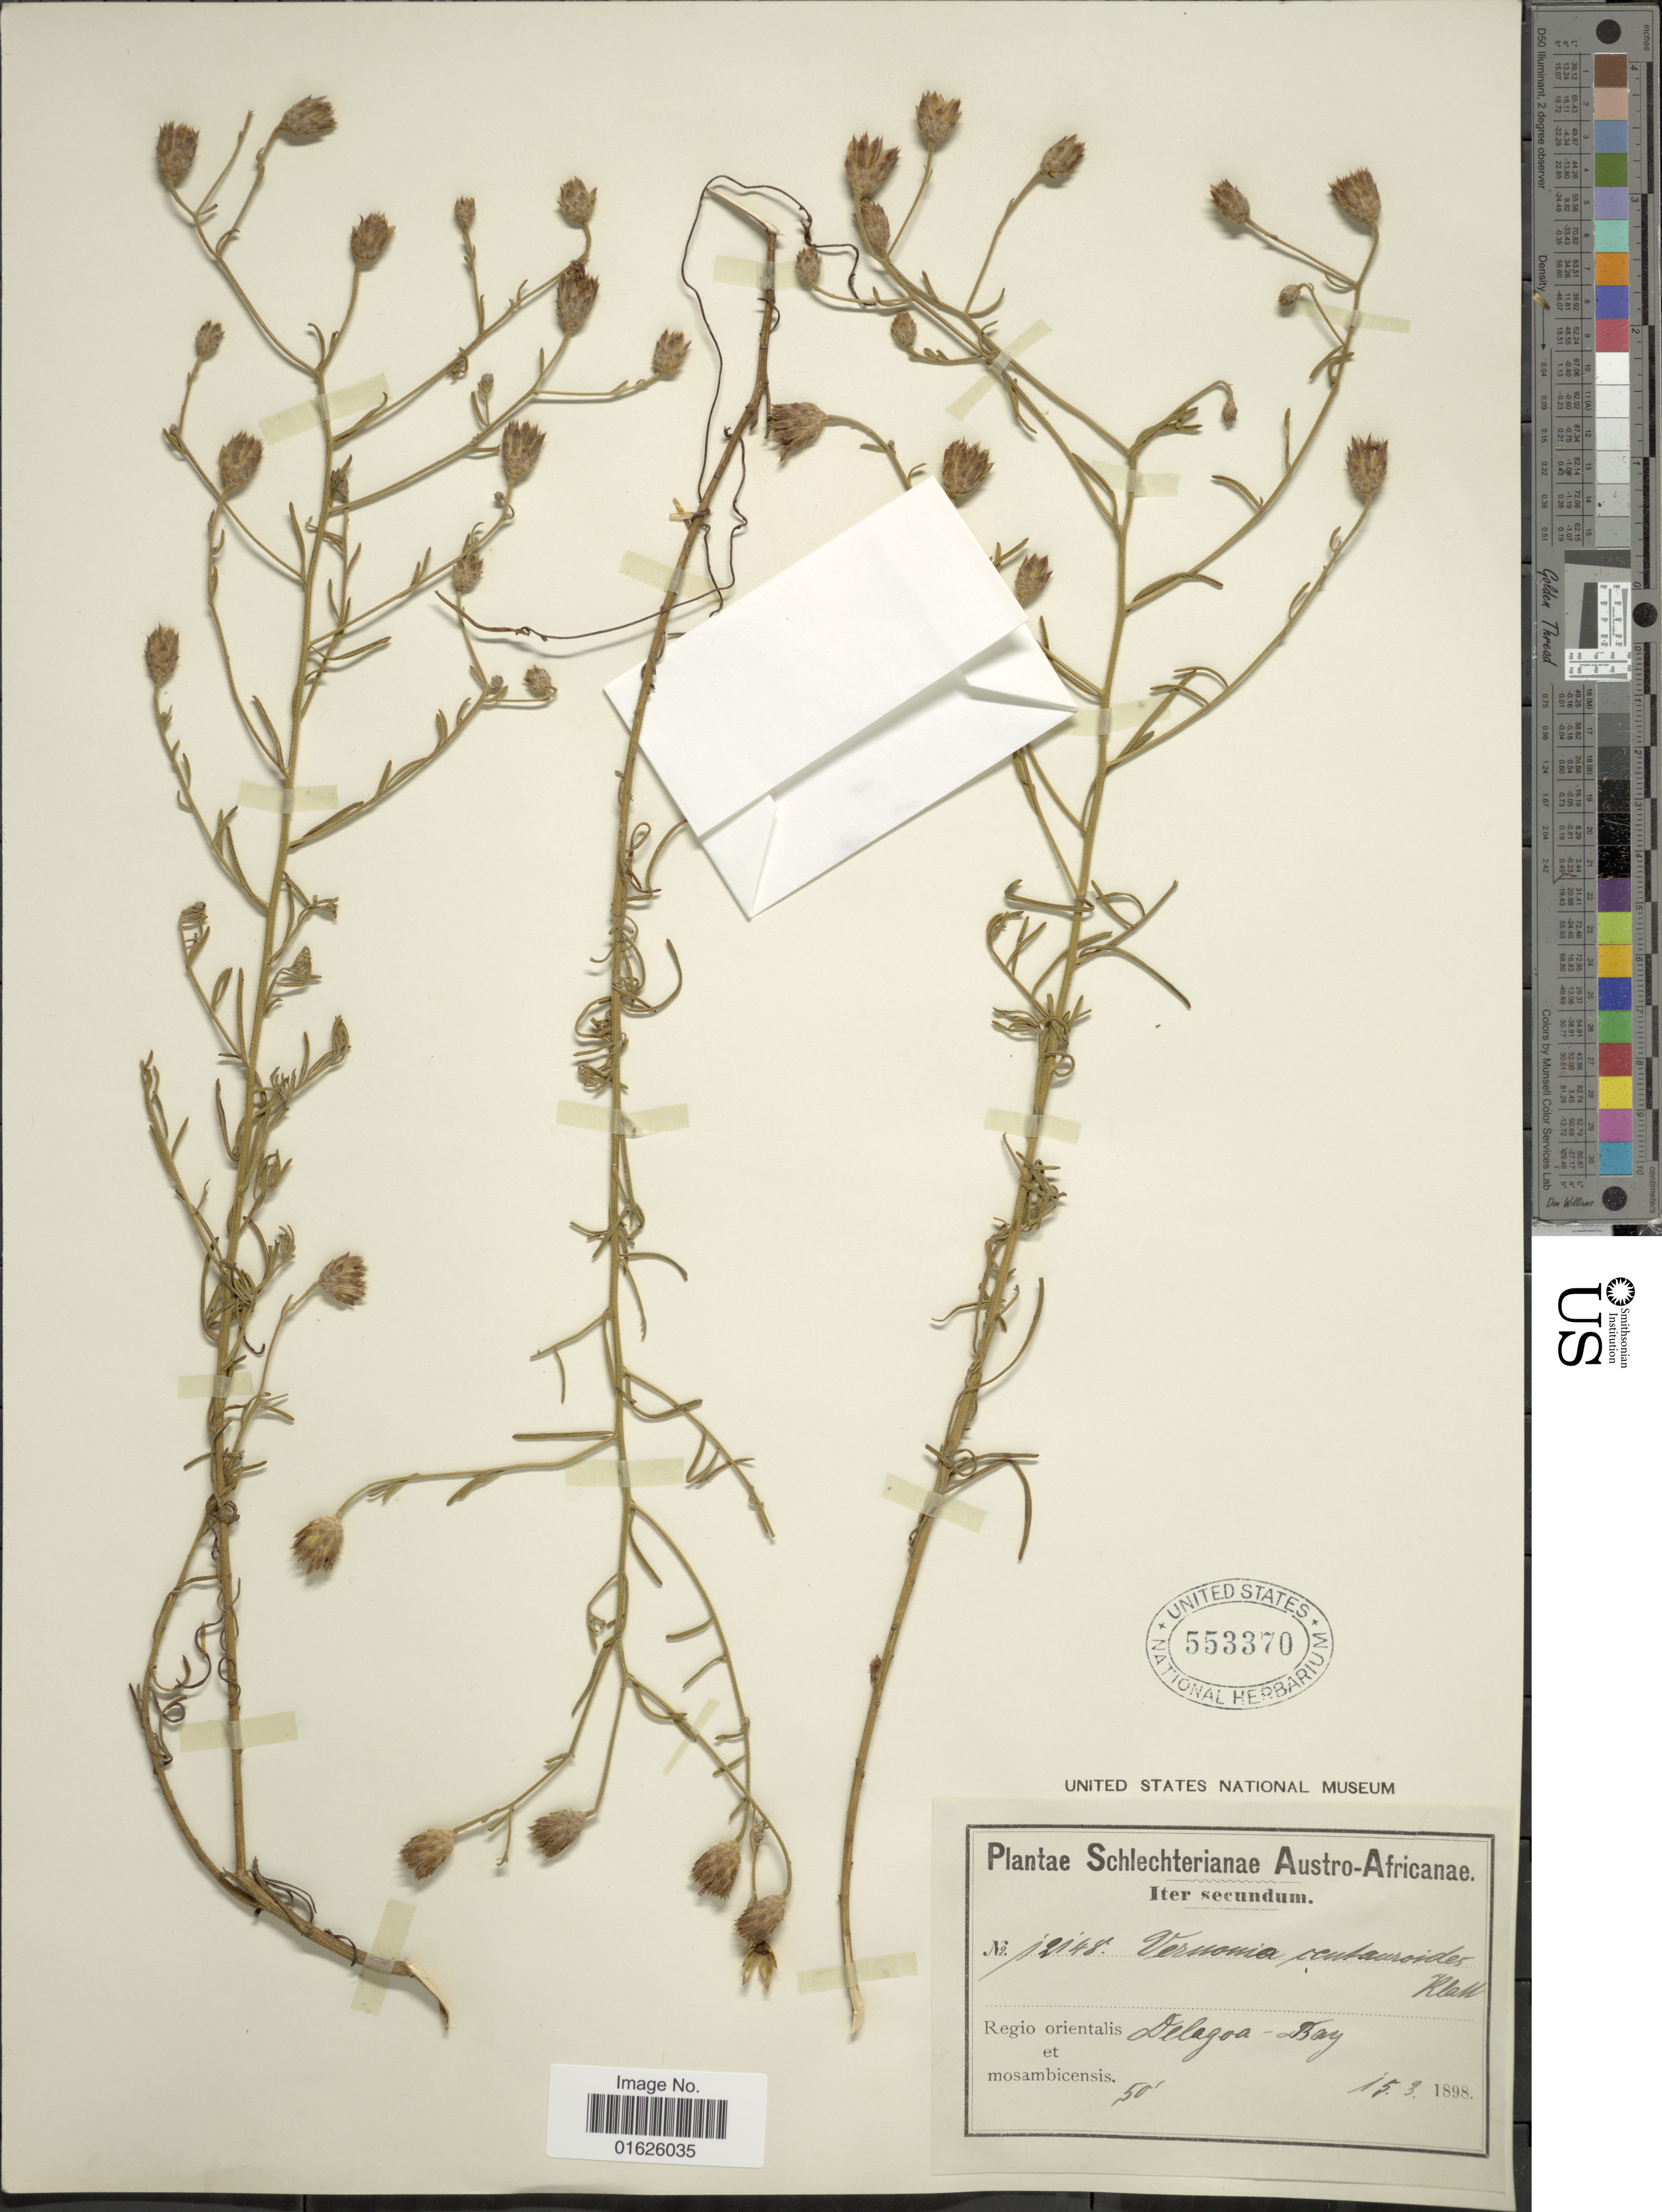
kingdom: Plantae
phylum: Tracheophyta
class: Magnoliopsida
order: Asterales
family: Asteraceae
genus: Oocephala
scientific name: Oocephala centauroides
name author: (Klatt) H. Rob. & Skvarla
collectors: Schlechter, --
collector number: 12148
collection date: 1898-03-15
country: Mozambique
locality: Regio Orientalis et mosambicensis Delagoa - Bay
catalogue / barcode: US 553370